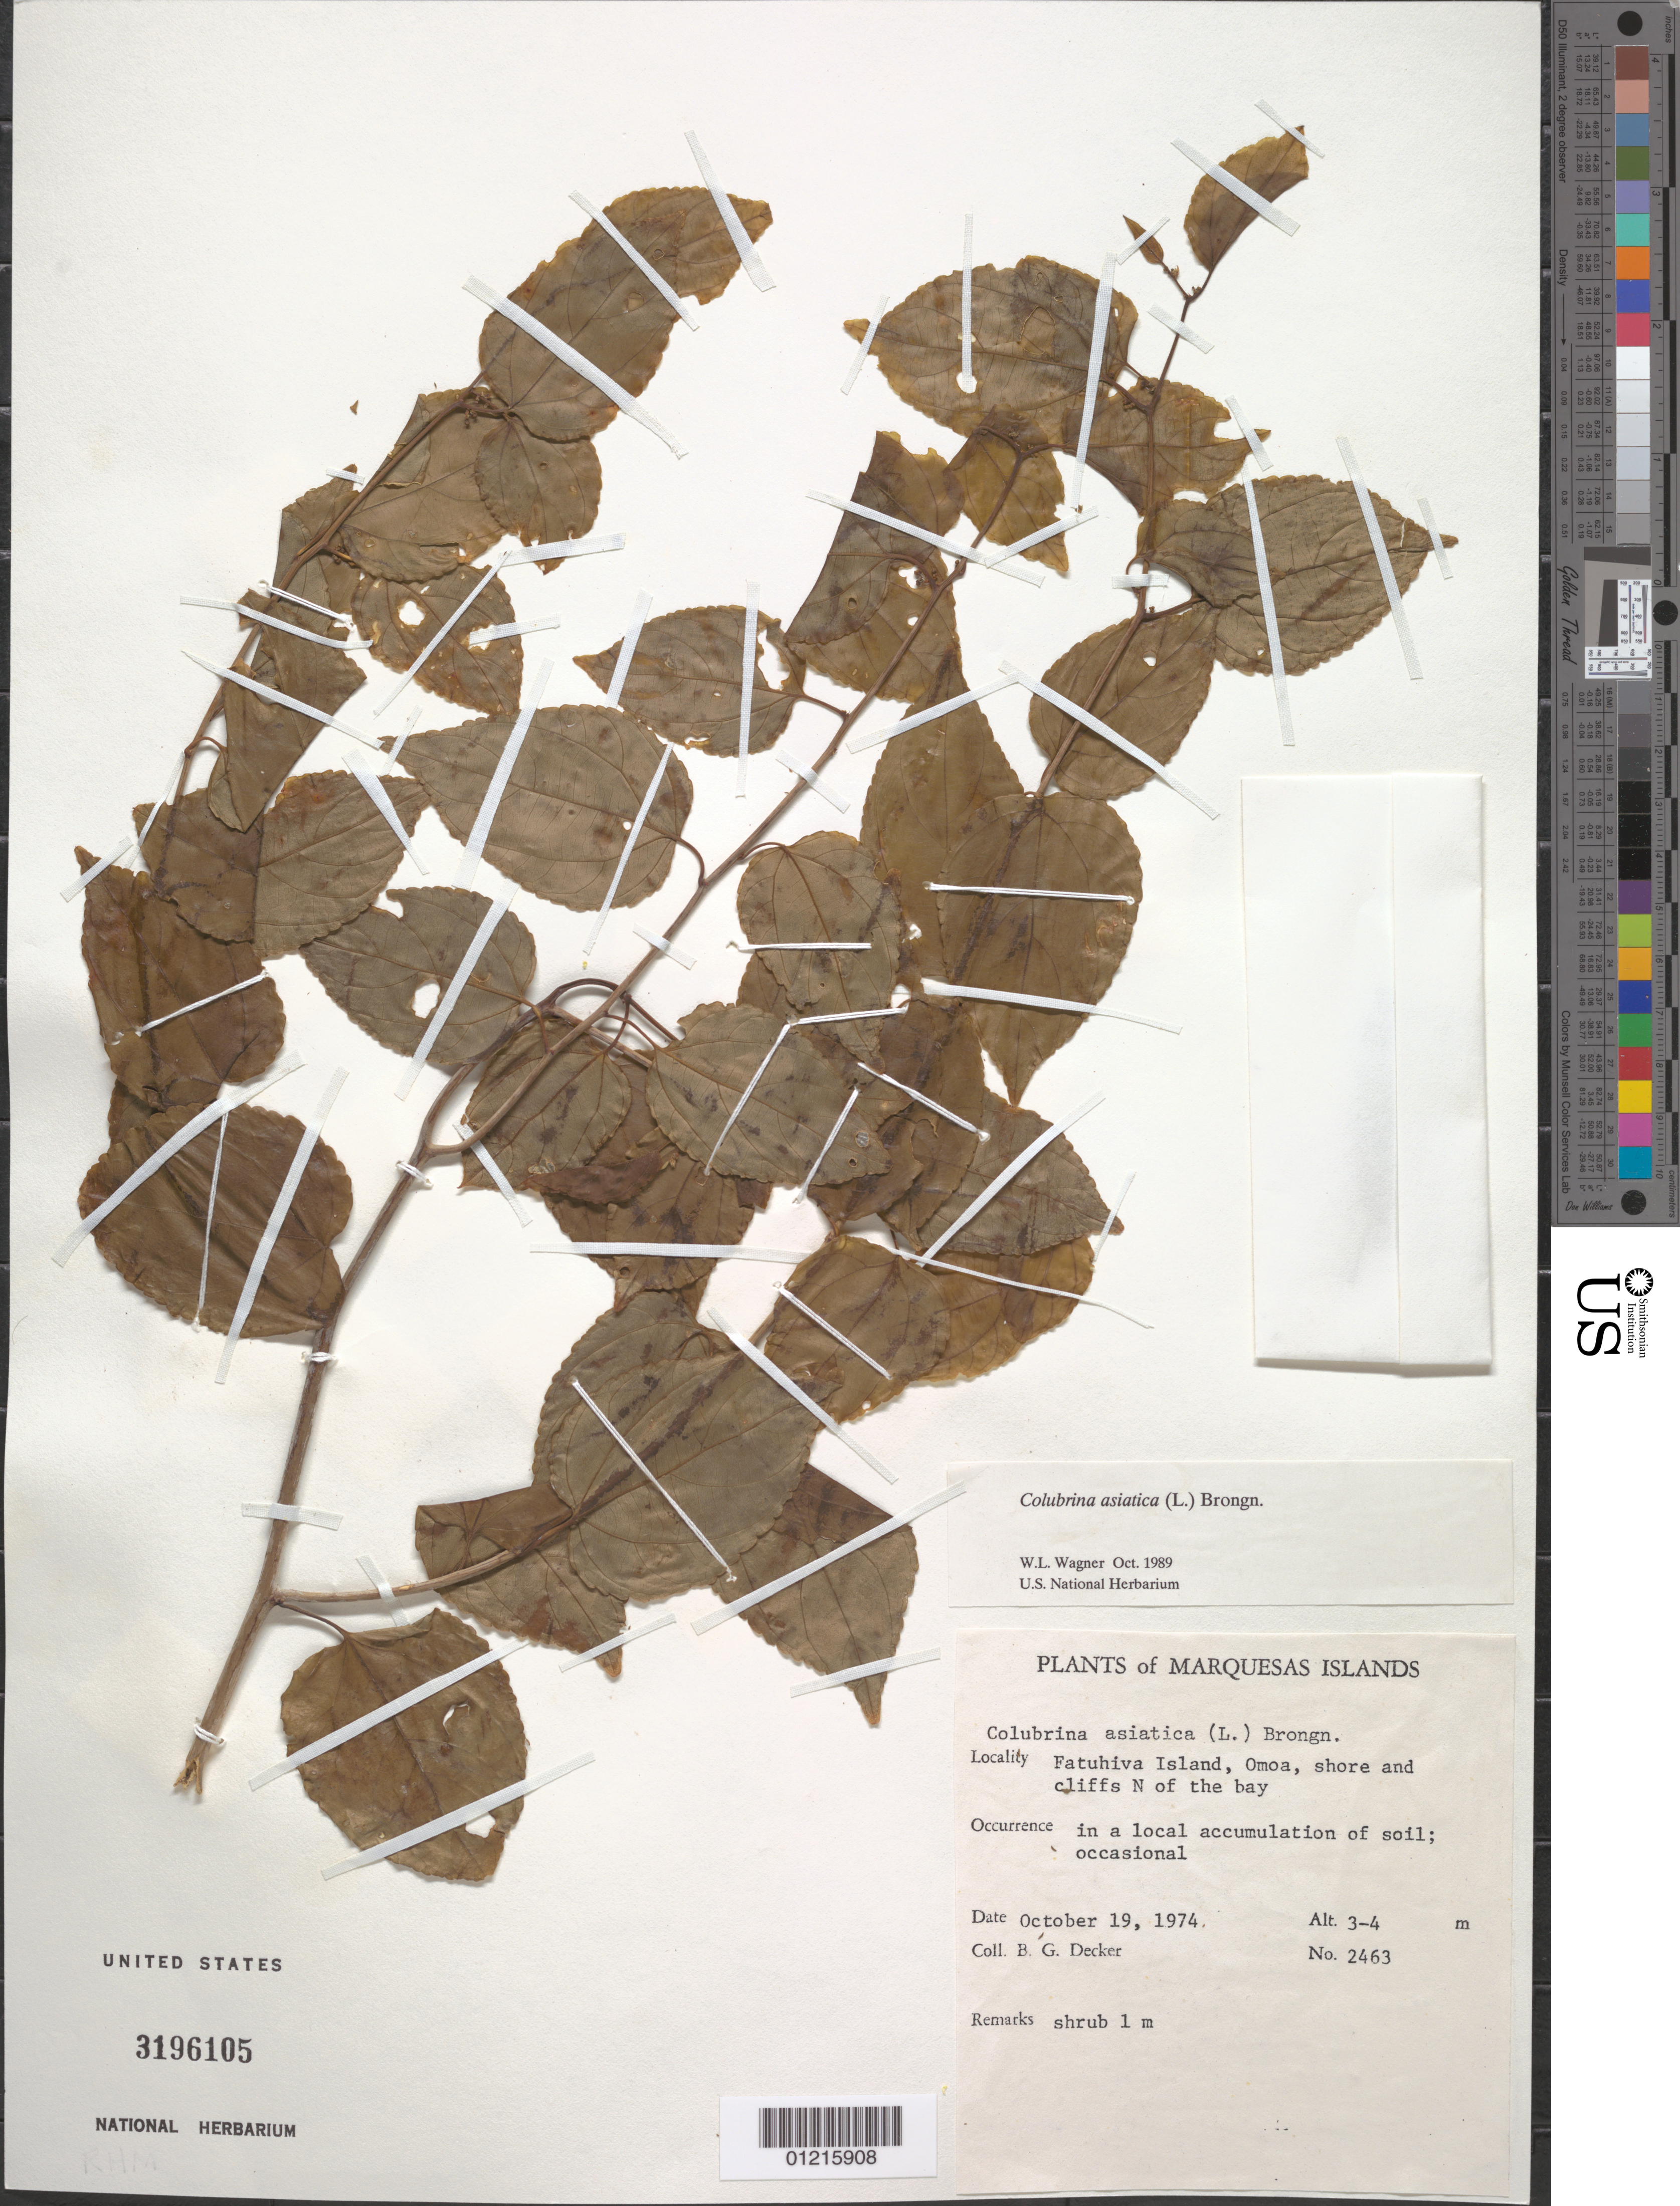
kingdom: Plantae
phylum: Tracheophyta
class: Magnoliopsida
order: Rosales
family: Rhamnaceae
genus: Colubrina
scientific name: Colubrina asiatica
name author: (L.) Brongn.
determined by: Wagner, W. L., (BOT), Smithsonian Institution - National Museum of Natural History (UNITED STATES)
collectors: B. G. Decker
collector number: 2463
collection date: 1974-10-19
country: French Polynesia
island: Fatu Hiva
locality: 'Omo'a, shore and cliffs N of bay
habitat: Occasional in a local accumulation of soil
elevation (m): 3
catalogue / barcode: US 3196105